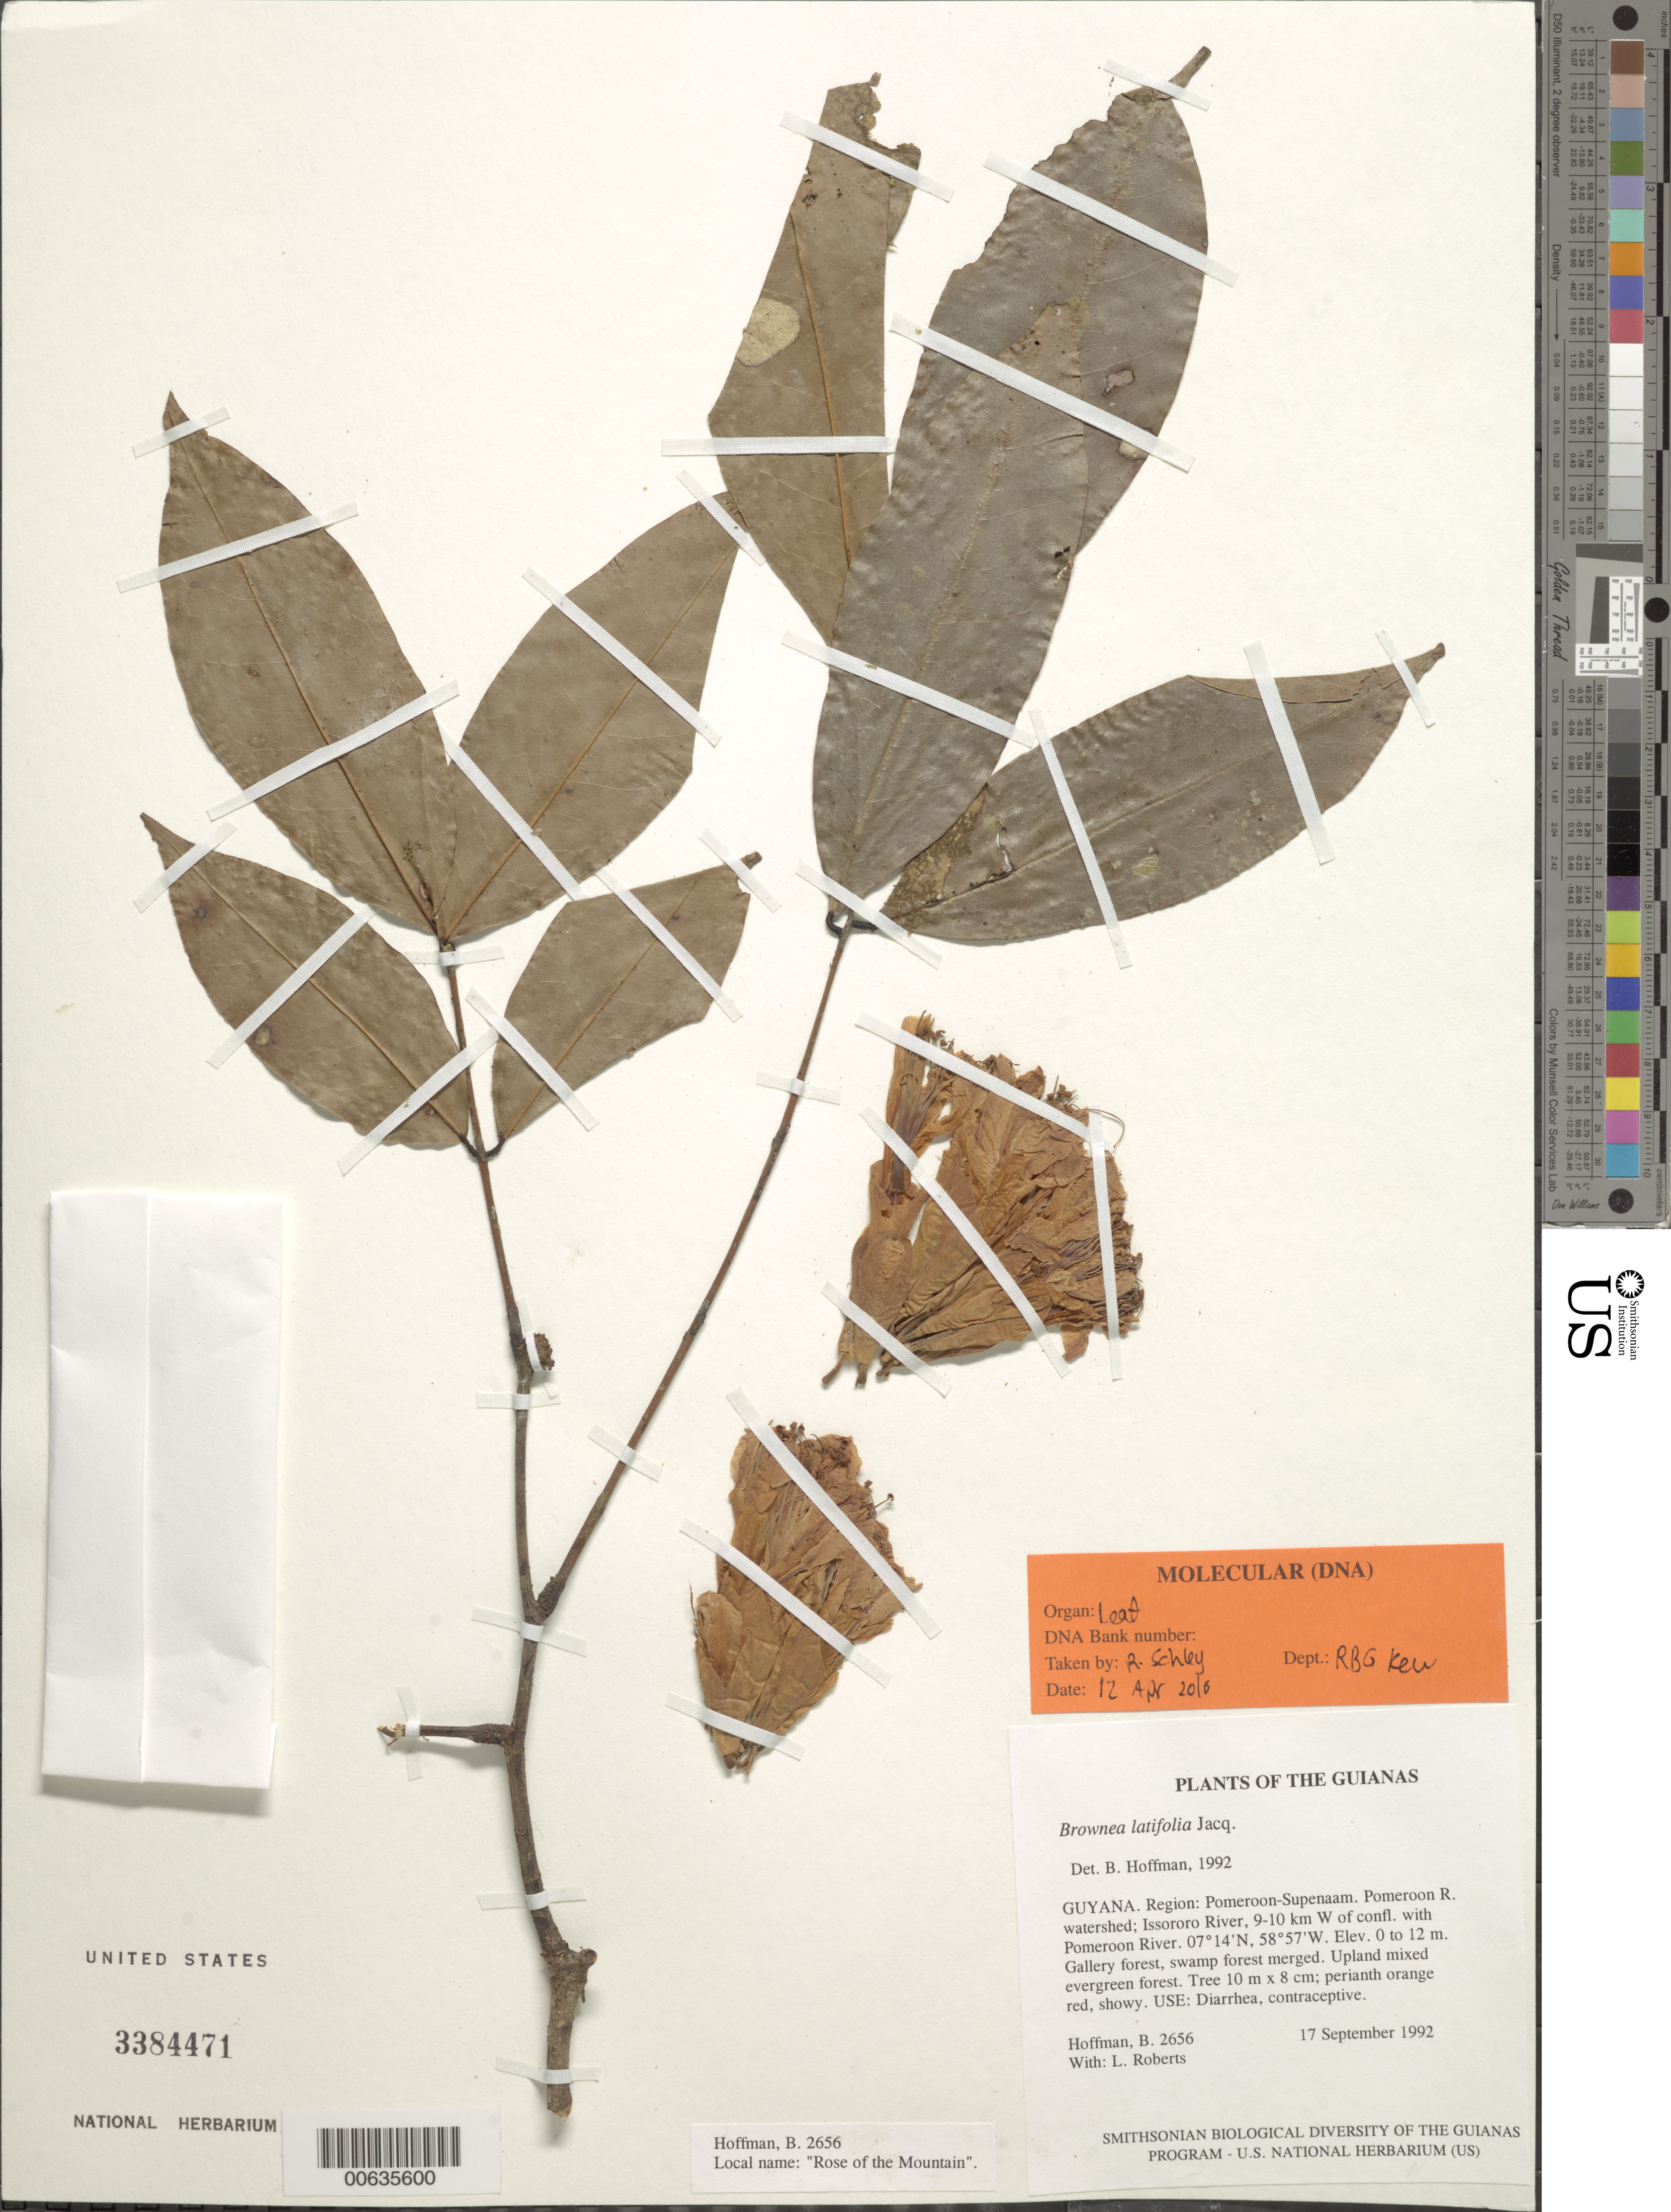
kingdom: Plantae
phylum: Tracheophyta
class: Magnoliopsida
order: Fabales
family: Fabaceae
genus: Brownea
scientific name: Brownea latifolia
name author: Jacq.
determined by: Hoffman, B.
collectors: B. Hoffman & L. Roberts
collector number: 2656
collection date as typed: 17 September 1992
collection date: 1992-09-17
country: Guyana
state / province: Pomeroon-Supenaam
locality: Pomeroon River watershed; Issororo River, 9-10 km W of confluence with Pomeroon River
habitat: Gallery forest, swamp forest merged. Upland mixed evergreen forest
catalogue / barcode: US 3384471